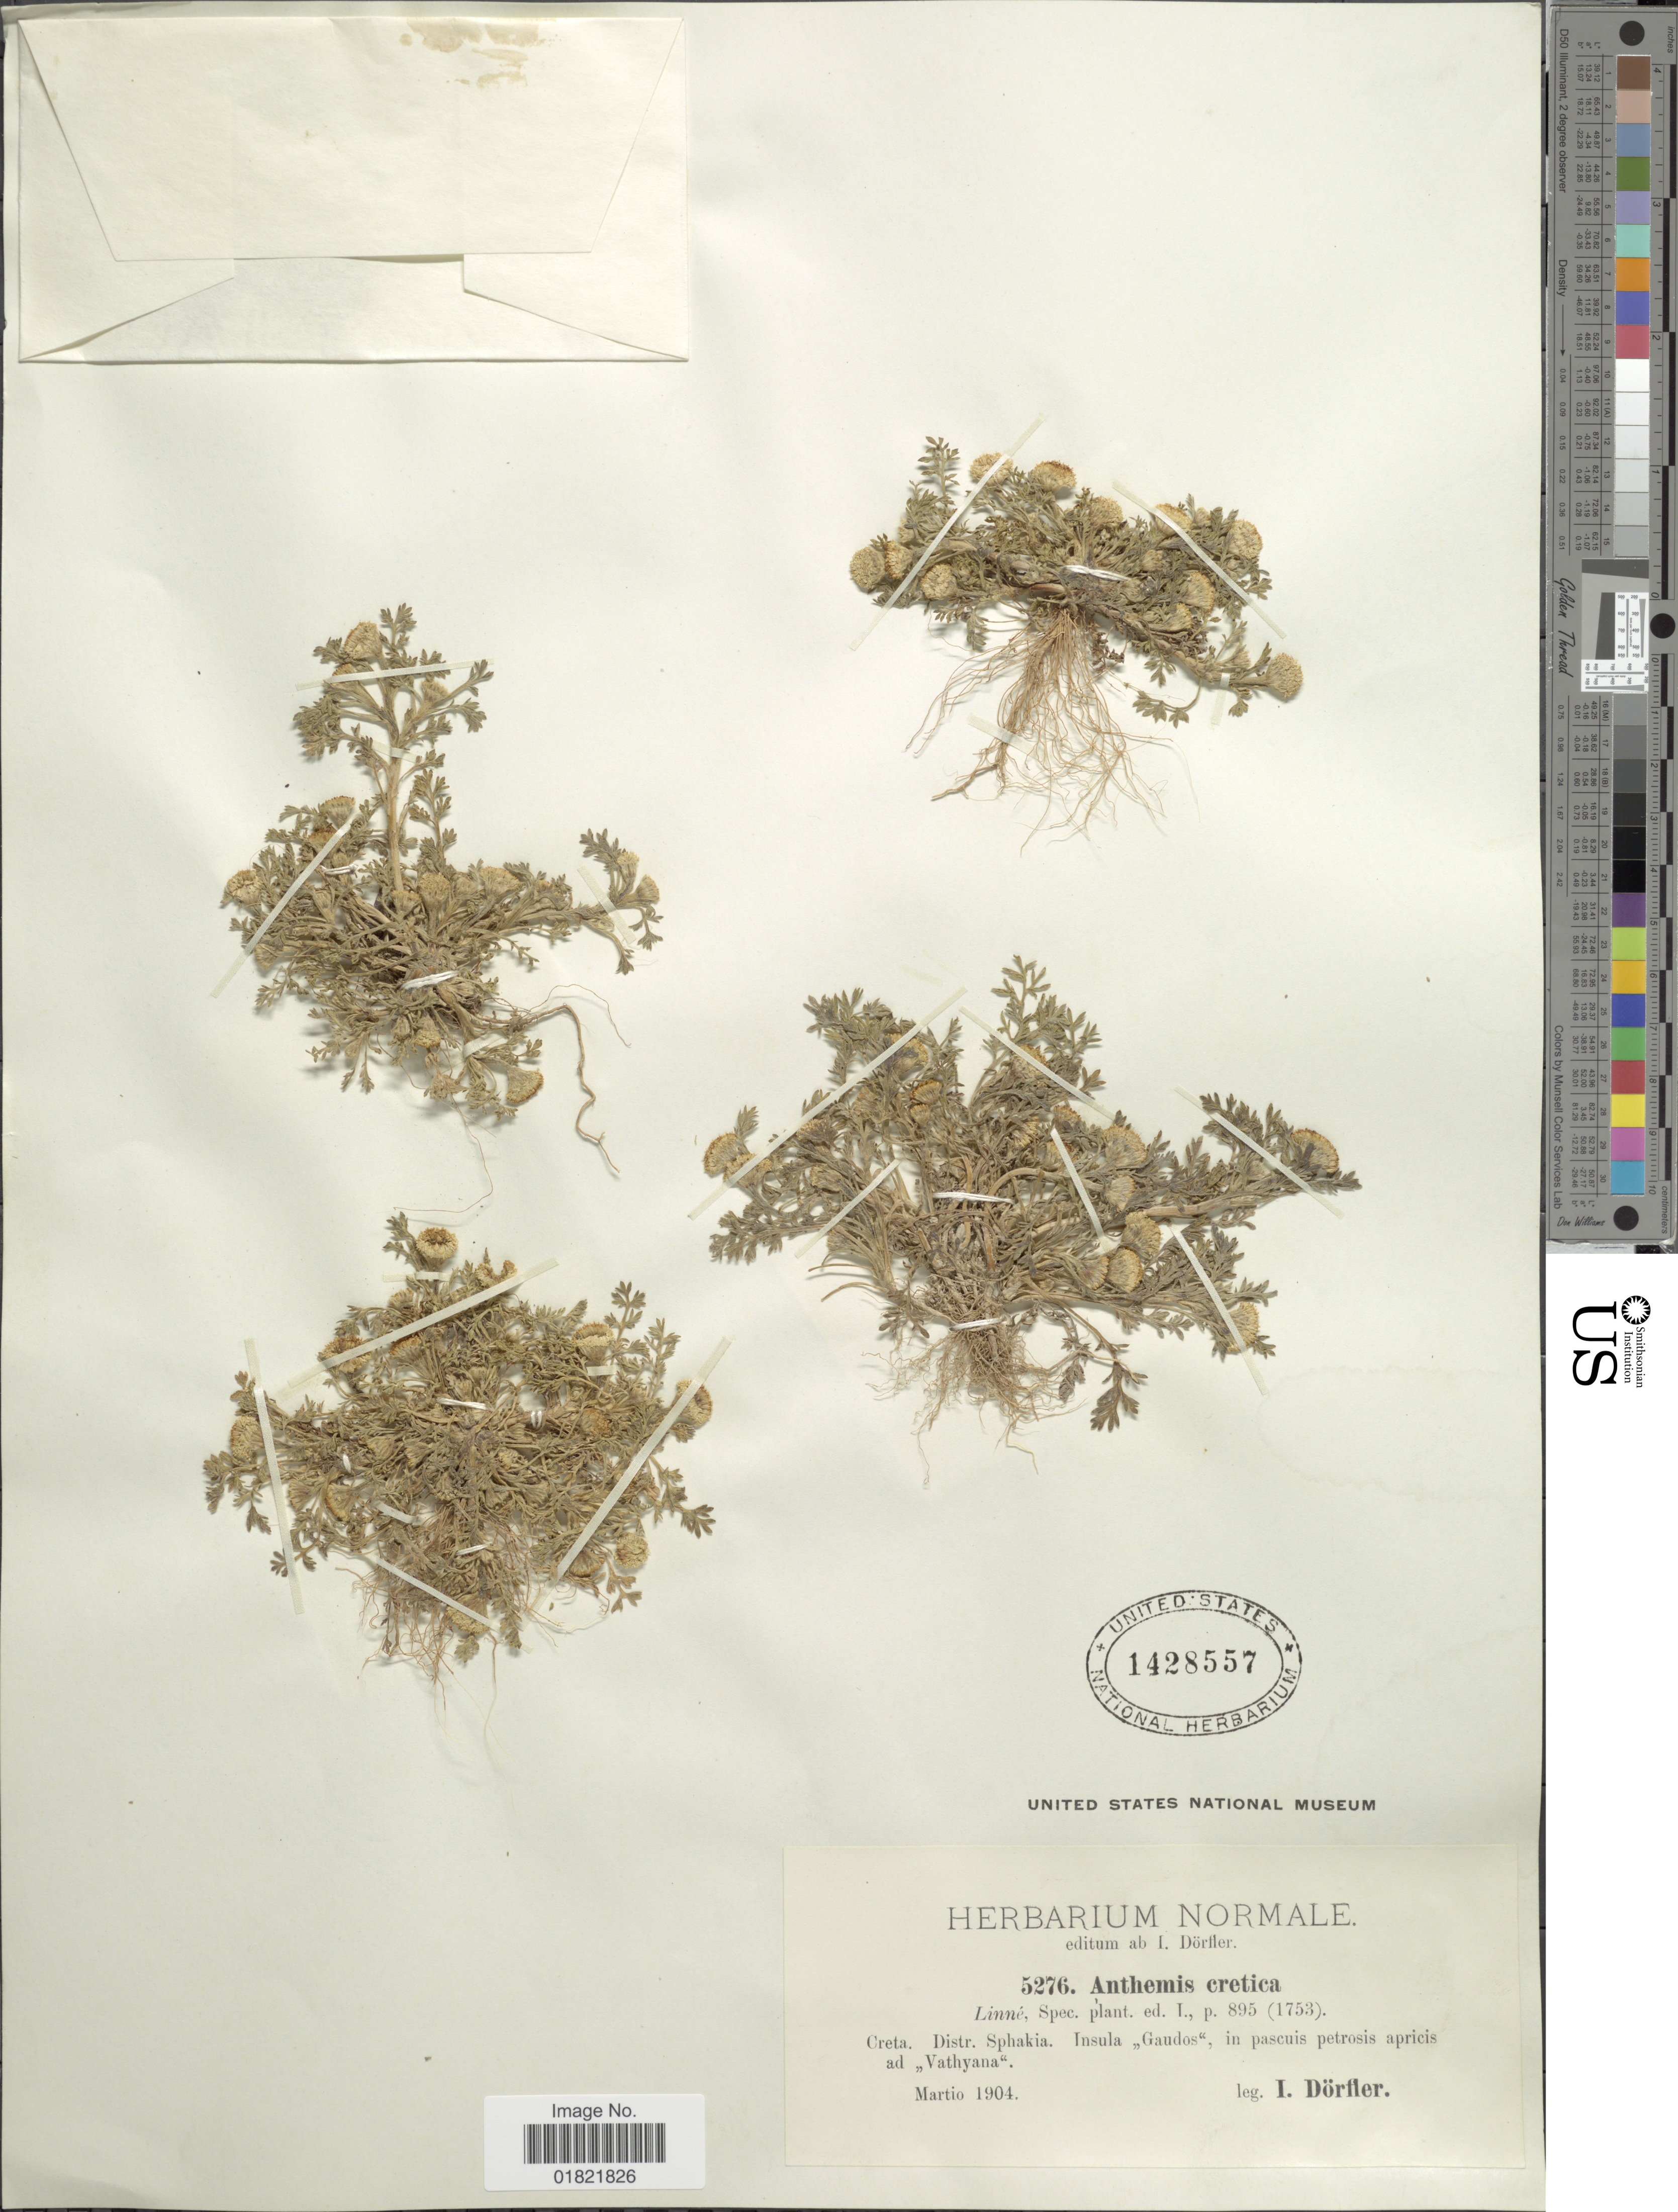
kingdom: Plantae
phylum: Tracheophyta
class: Magnoliopsida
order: Asterales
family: Asteraceae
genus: Anthemis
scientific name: Anthemis cretica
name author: L.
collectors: I. Dörfler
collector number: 5276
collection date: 1904-03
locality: Creta. Distr. Spahkia. Insula "Gaudos", in pascuis petrosis apricis ad "Vathyana"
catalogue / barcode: US 1428557